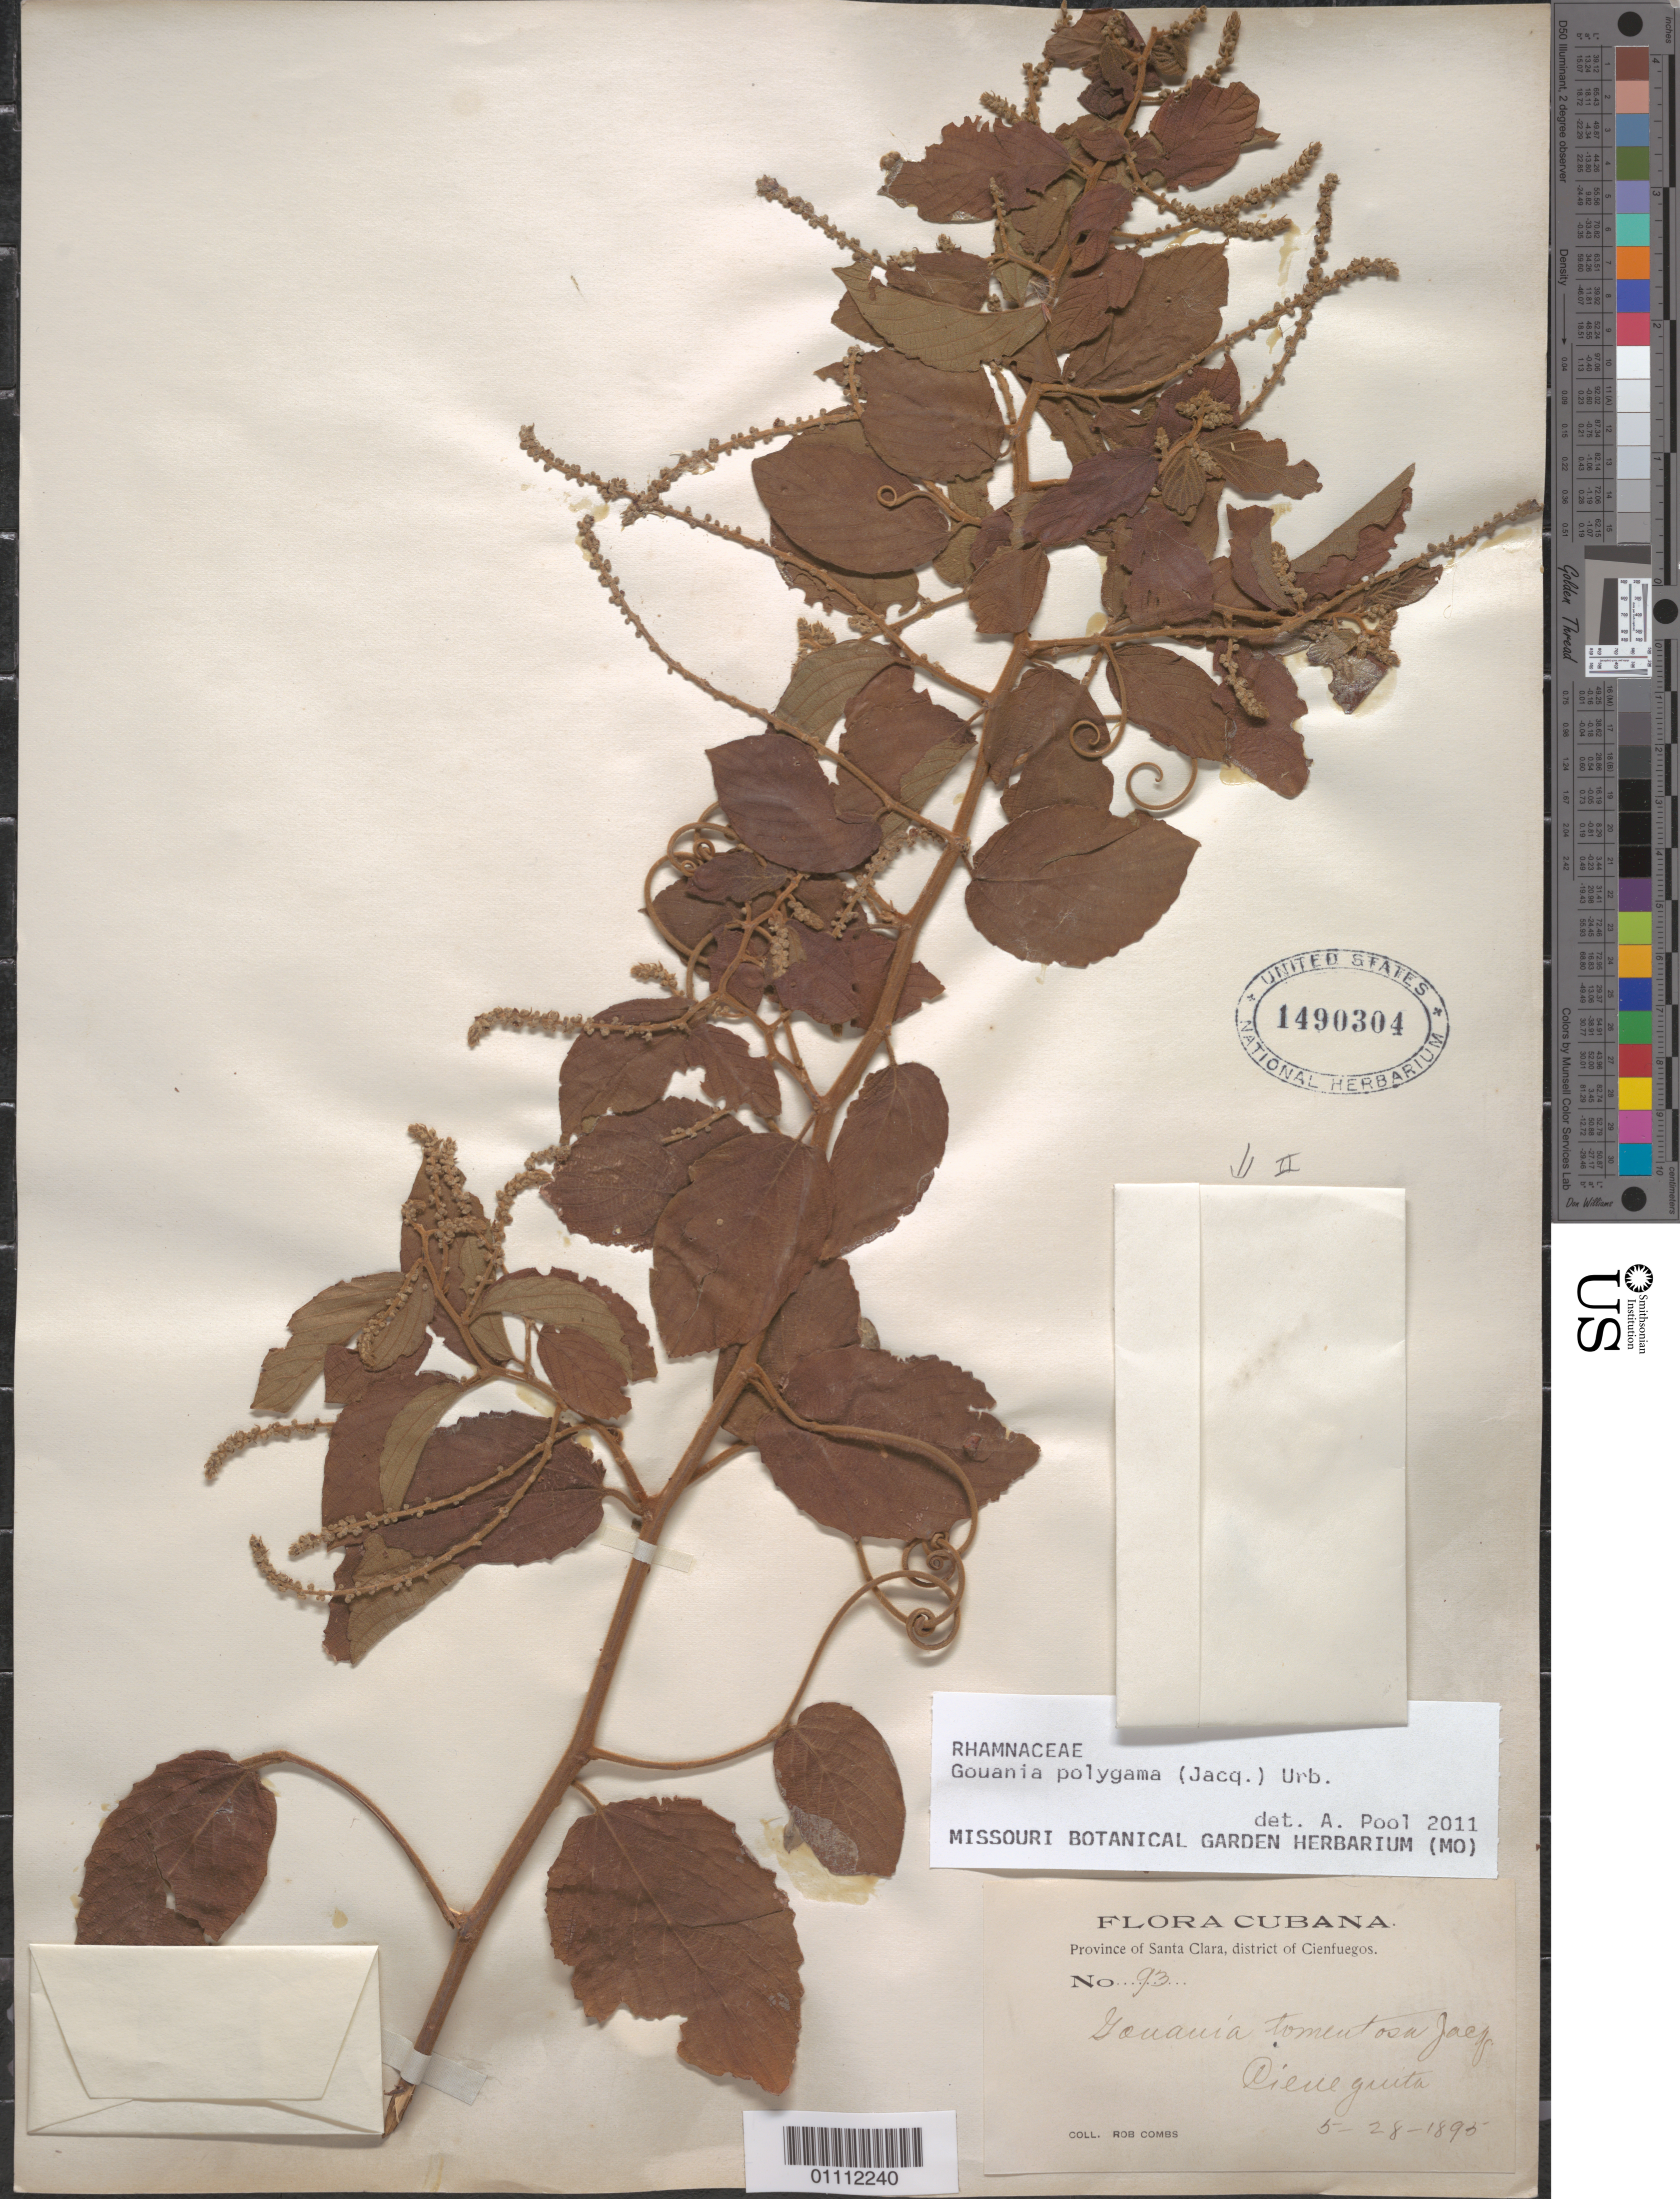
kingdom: Plantae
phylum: Tracheophyta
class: Magnoliopsida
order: Rosales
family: Rhamnaceae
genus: Gouania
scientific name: Gouania polygama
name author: (Jacq.) Urb.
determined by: Pool, A., (MO), Missouri Botanical Garden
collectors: R. Combs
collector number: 93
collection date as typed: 28 May 1895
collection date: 1895-05-28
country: Cuba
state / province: Villa Clara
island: Cuba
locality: Province of Santa Clara, Cienfuegos District, Cienequita [?]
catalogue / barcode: US 1490304